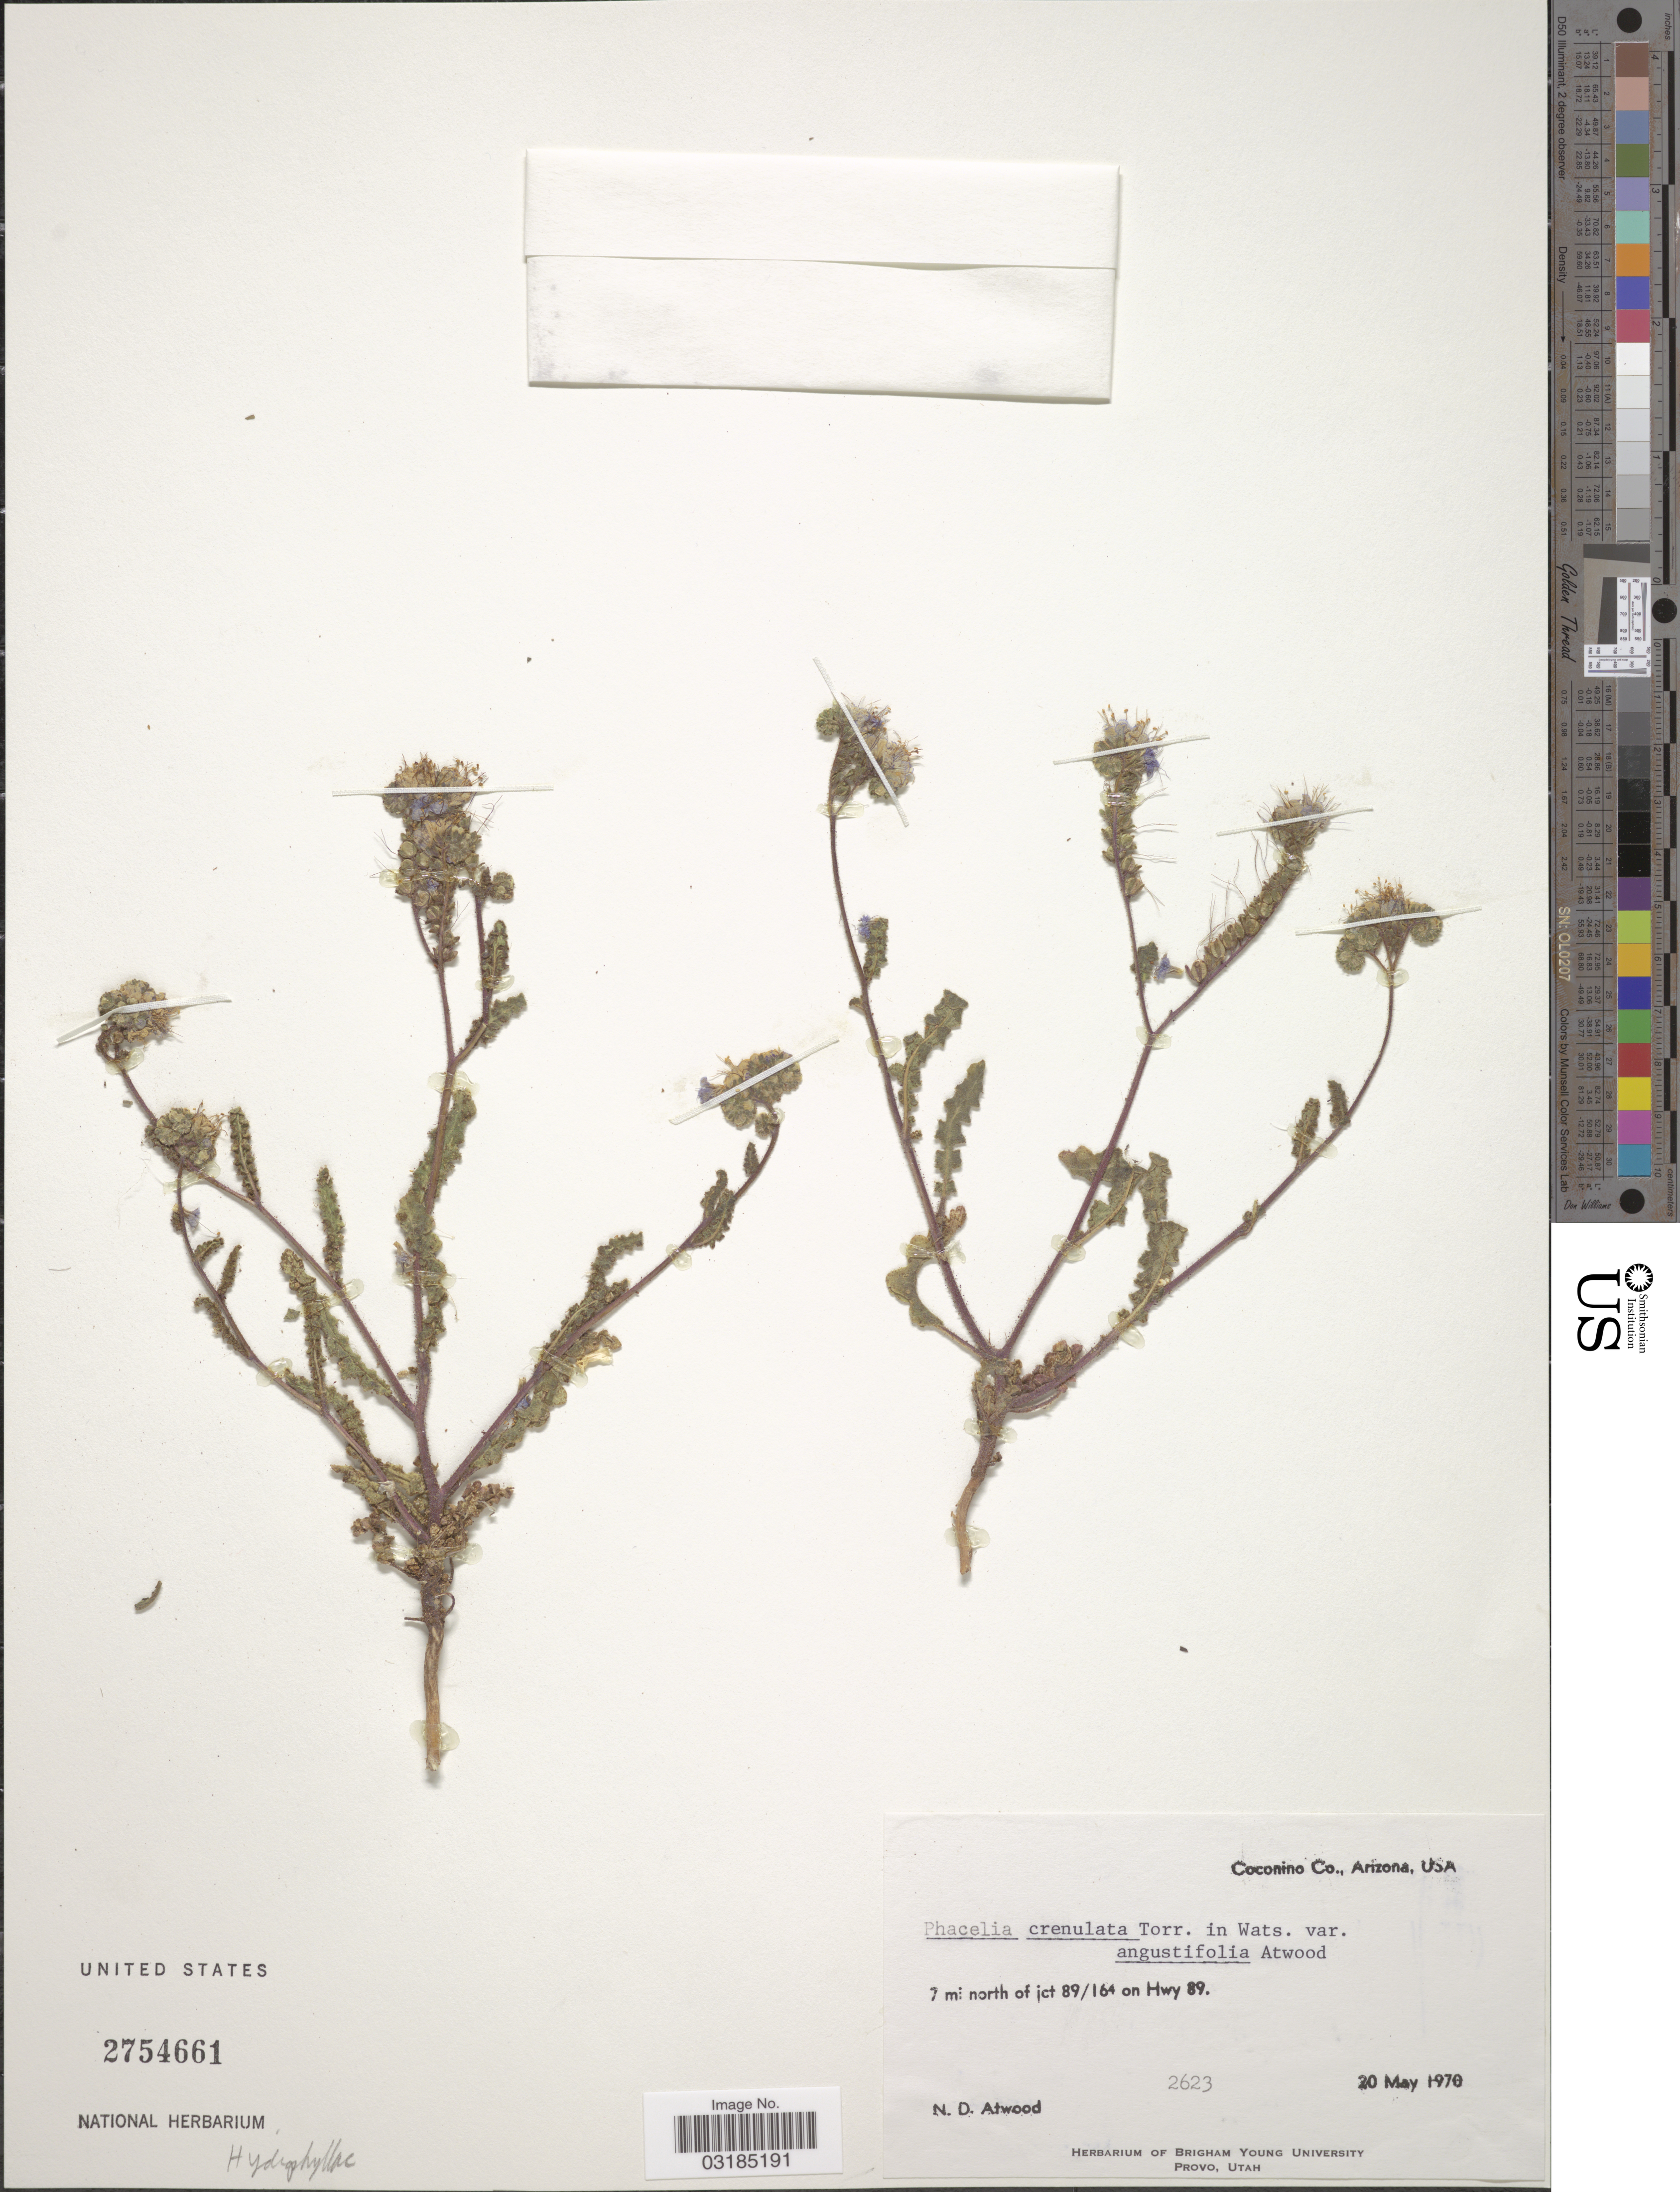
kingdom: Plantae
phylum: Tracheophyta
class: Magnoliopsida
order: Boraginales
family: Hydrophyllaceae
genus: Phacelia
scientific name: Phacelia crenulata var. angustifolia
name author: Atwood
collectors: N. Atwood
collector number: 2623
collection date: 1970-05-20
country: United States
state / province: Arizona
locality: Coconino Co. 7 mi north of jct 89/164 on Hwy 89.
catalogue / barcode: US 2754661